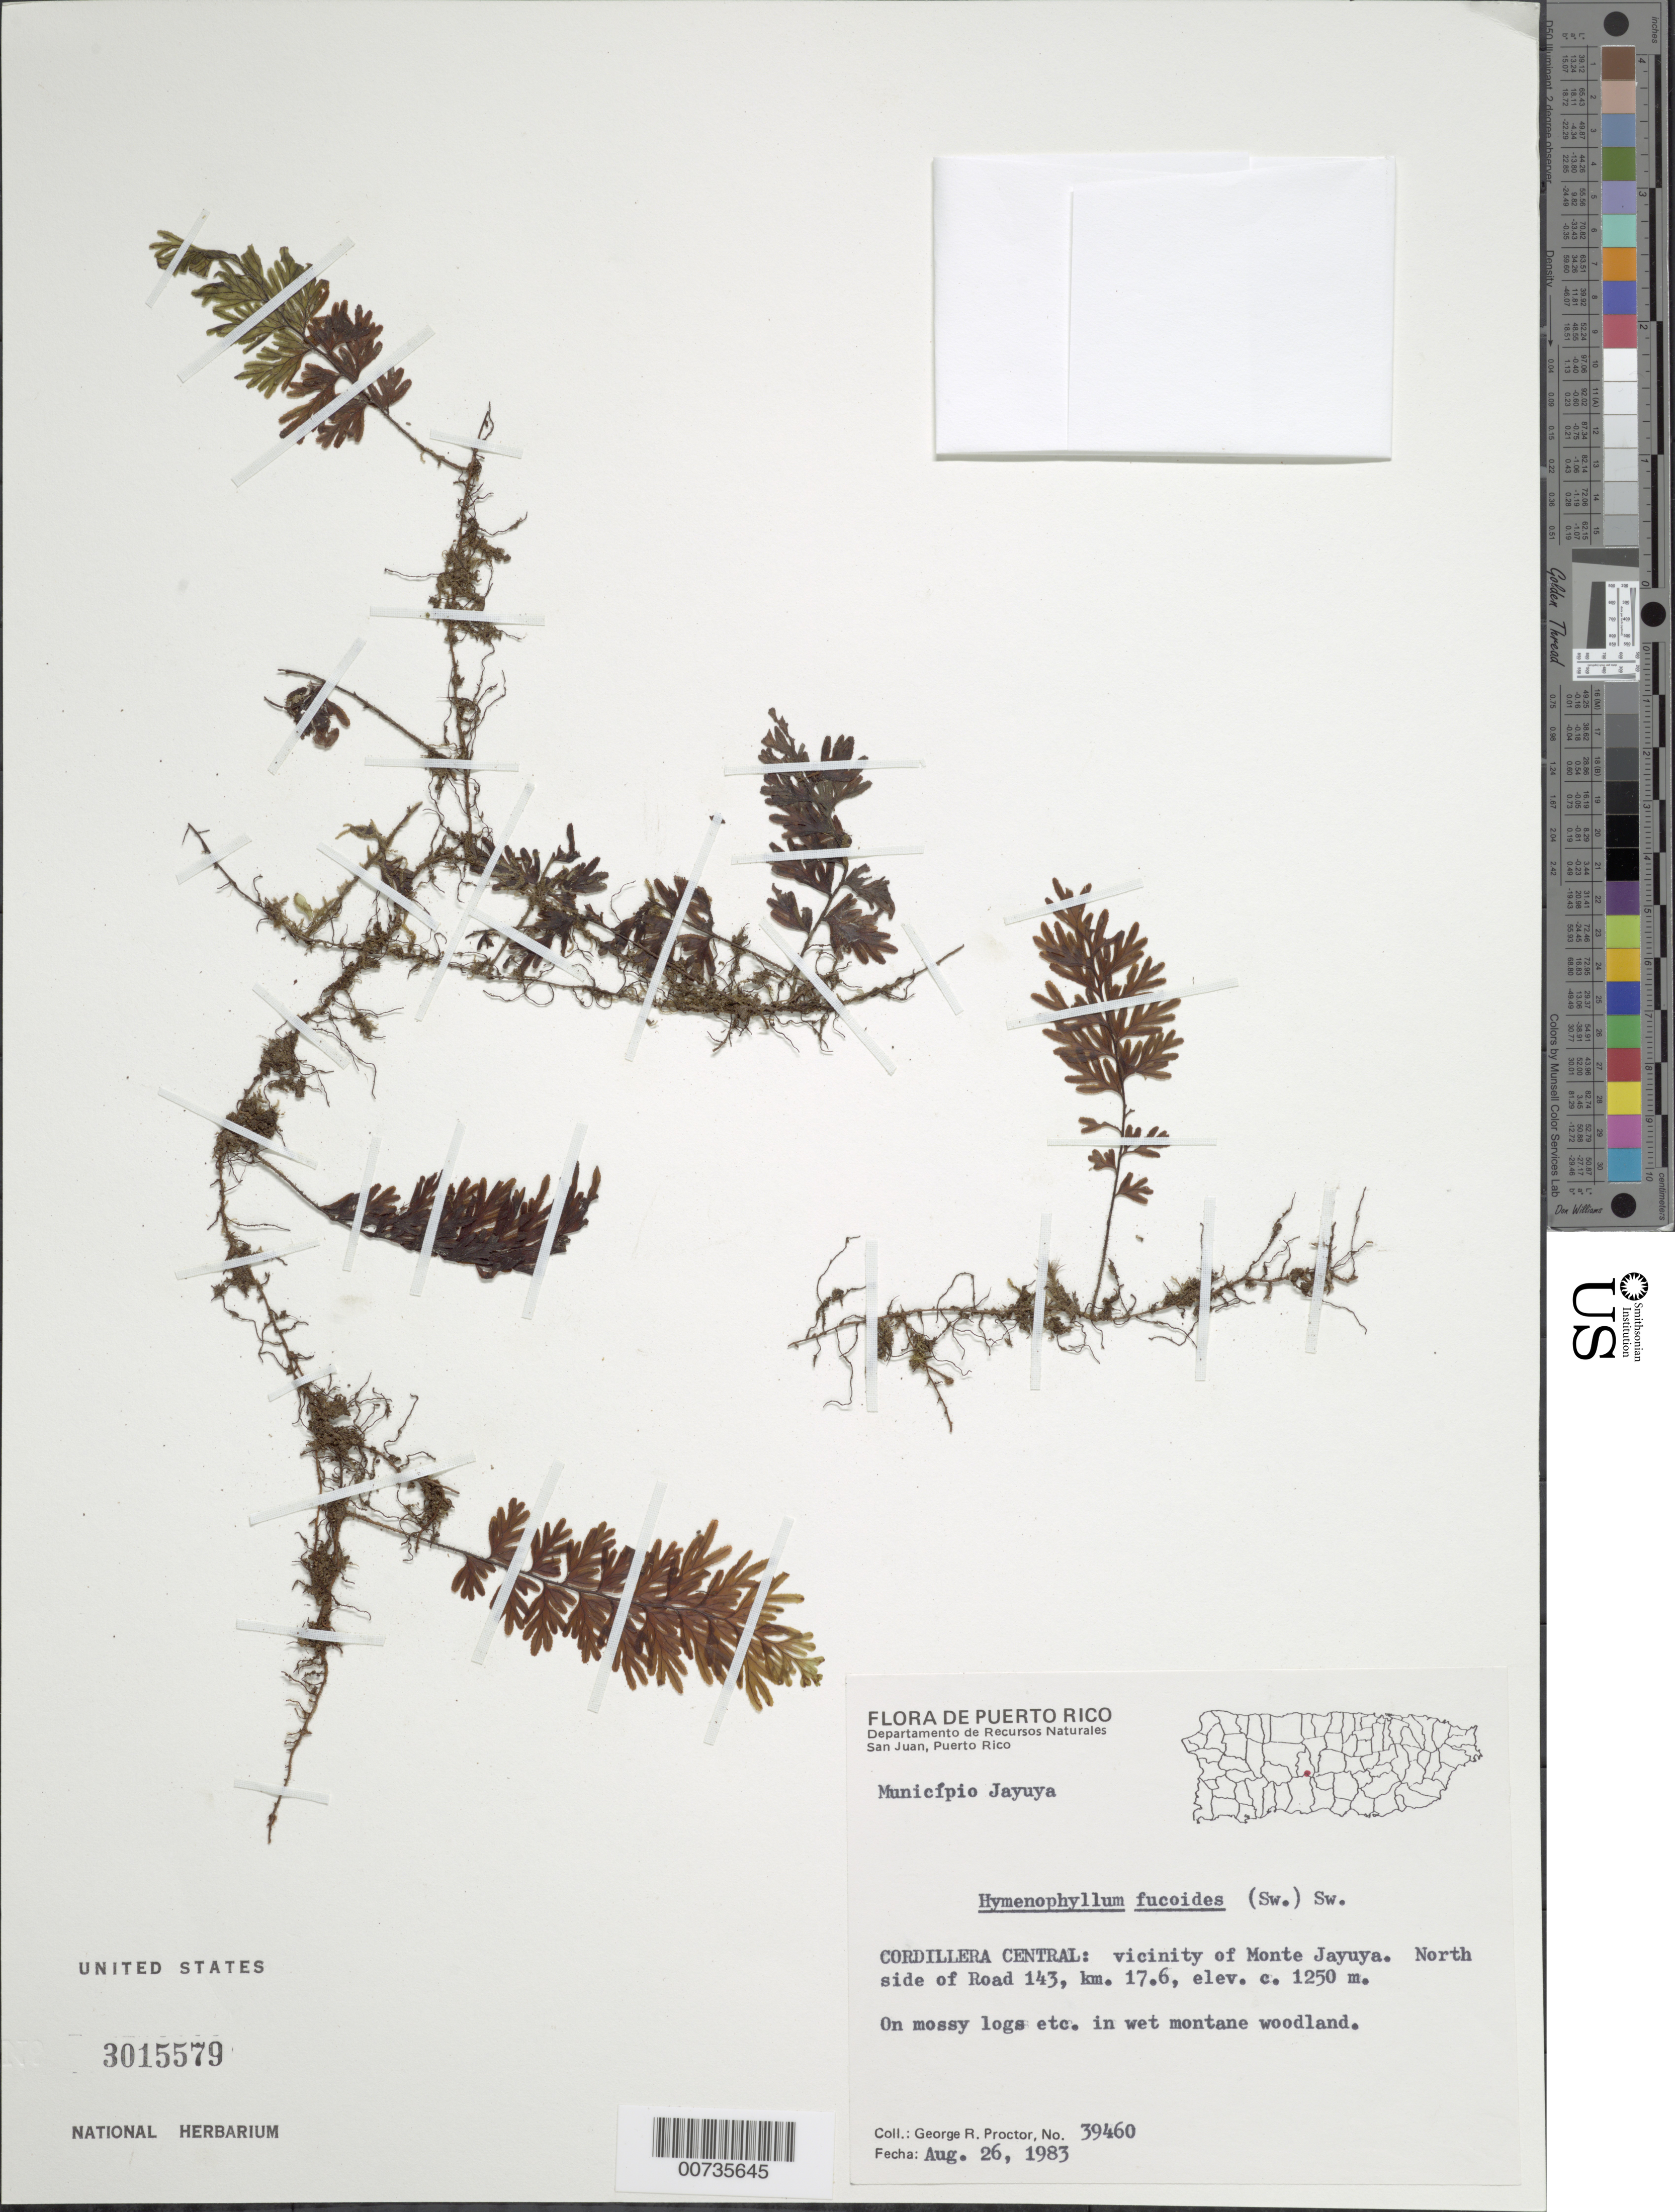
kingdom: Plantae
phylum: Tracheophyta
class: Polypodiopsida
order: Hymenophyllales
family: Hymenophyllaceae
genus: Hymenophyllum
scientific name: Hymenophyllum fucoides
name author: (Sw.) Sw.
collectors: G. R. Proctor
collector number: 39460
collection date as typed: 26 Aug 1983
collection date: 1983-08-26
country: Puerto Rico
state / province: Jayuya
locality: Mun. Jayuya, Cordillera Central: vicinity of Mt. Jayuya, N side of Road 143, km 17.6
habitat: On mossy logs etc., in wet montane woodland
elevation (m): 1250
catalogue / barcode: US 3015579